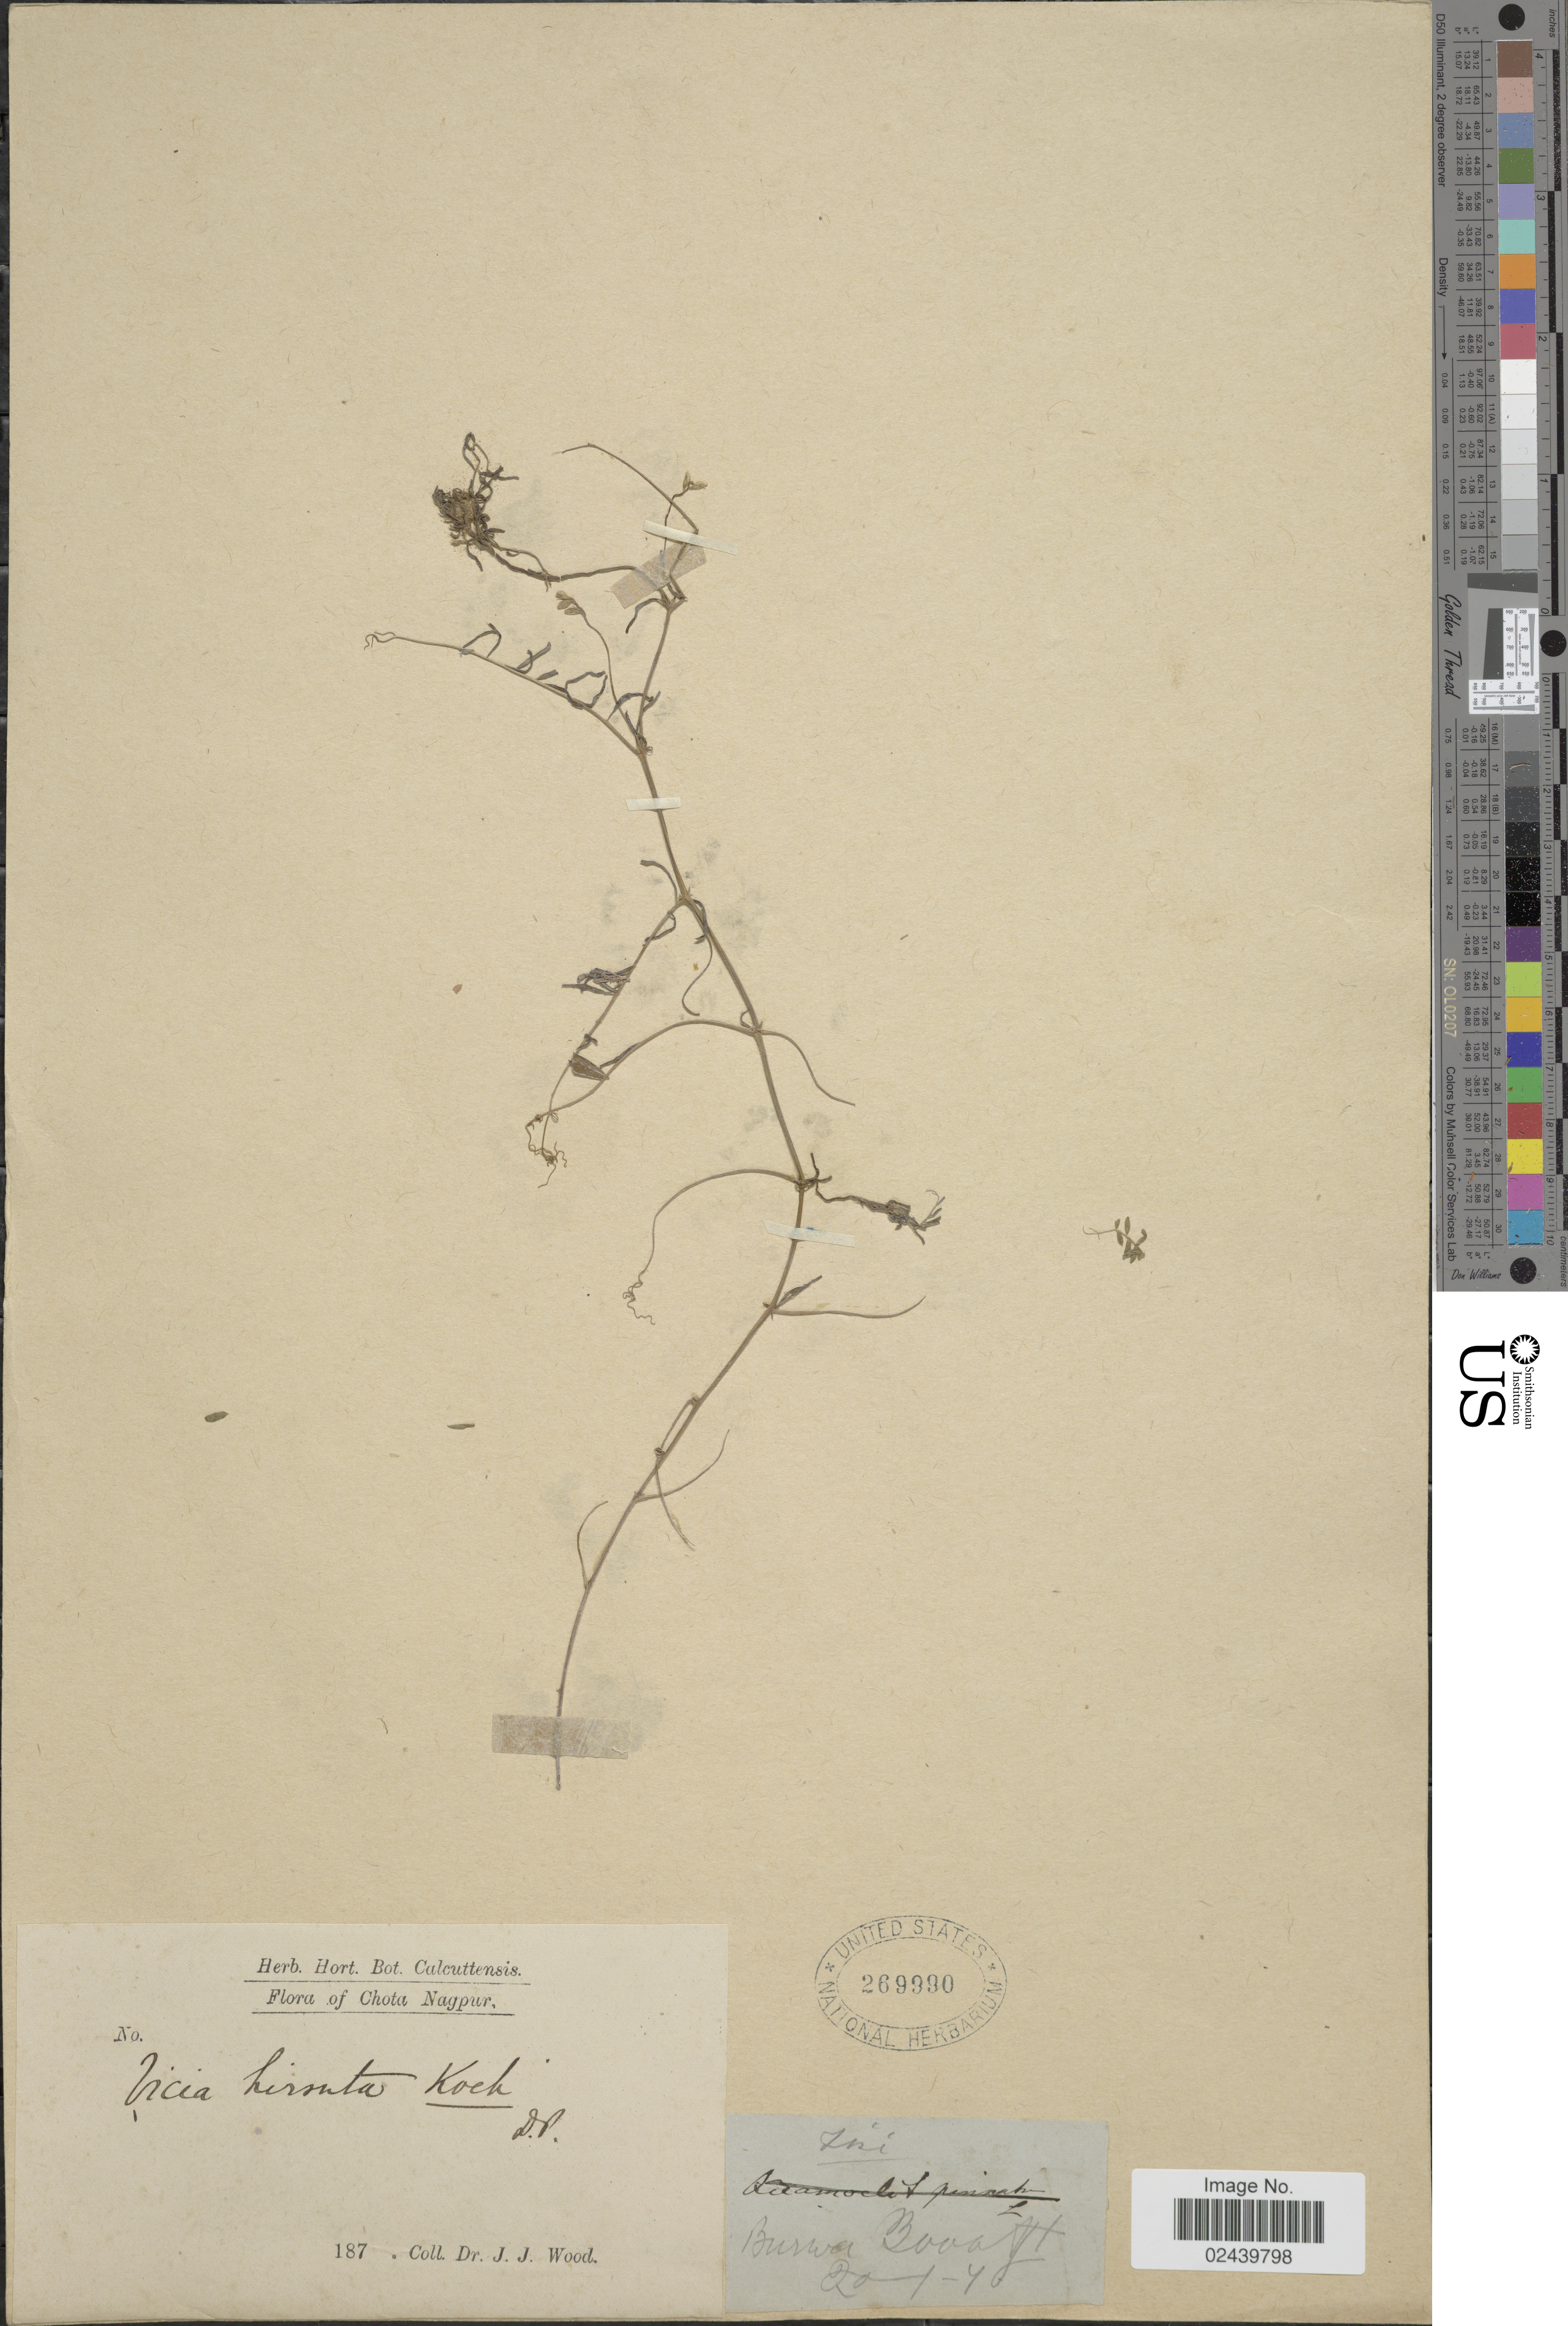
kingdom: Plantae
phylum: Tracheophyta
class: Magnoliopsida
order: Fabales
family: Fabaceae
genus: Vicia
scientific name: Vicia hirsuta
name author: (L.) A. Gray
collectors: J. Wood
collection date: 1840-01-20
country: India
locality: Chota Nagpur. Burwa.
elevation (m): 914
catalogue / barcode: US 269990